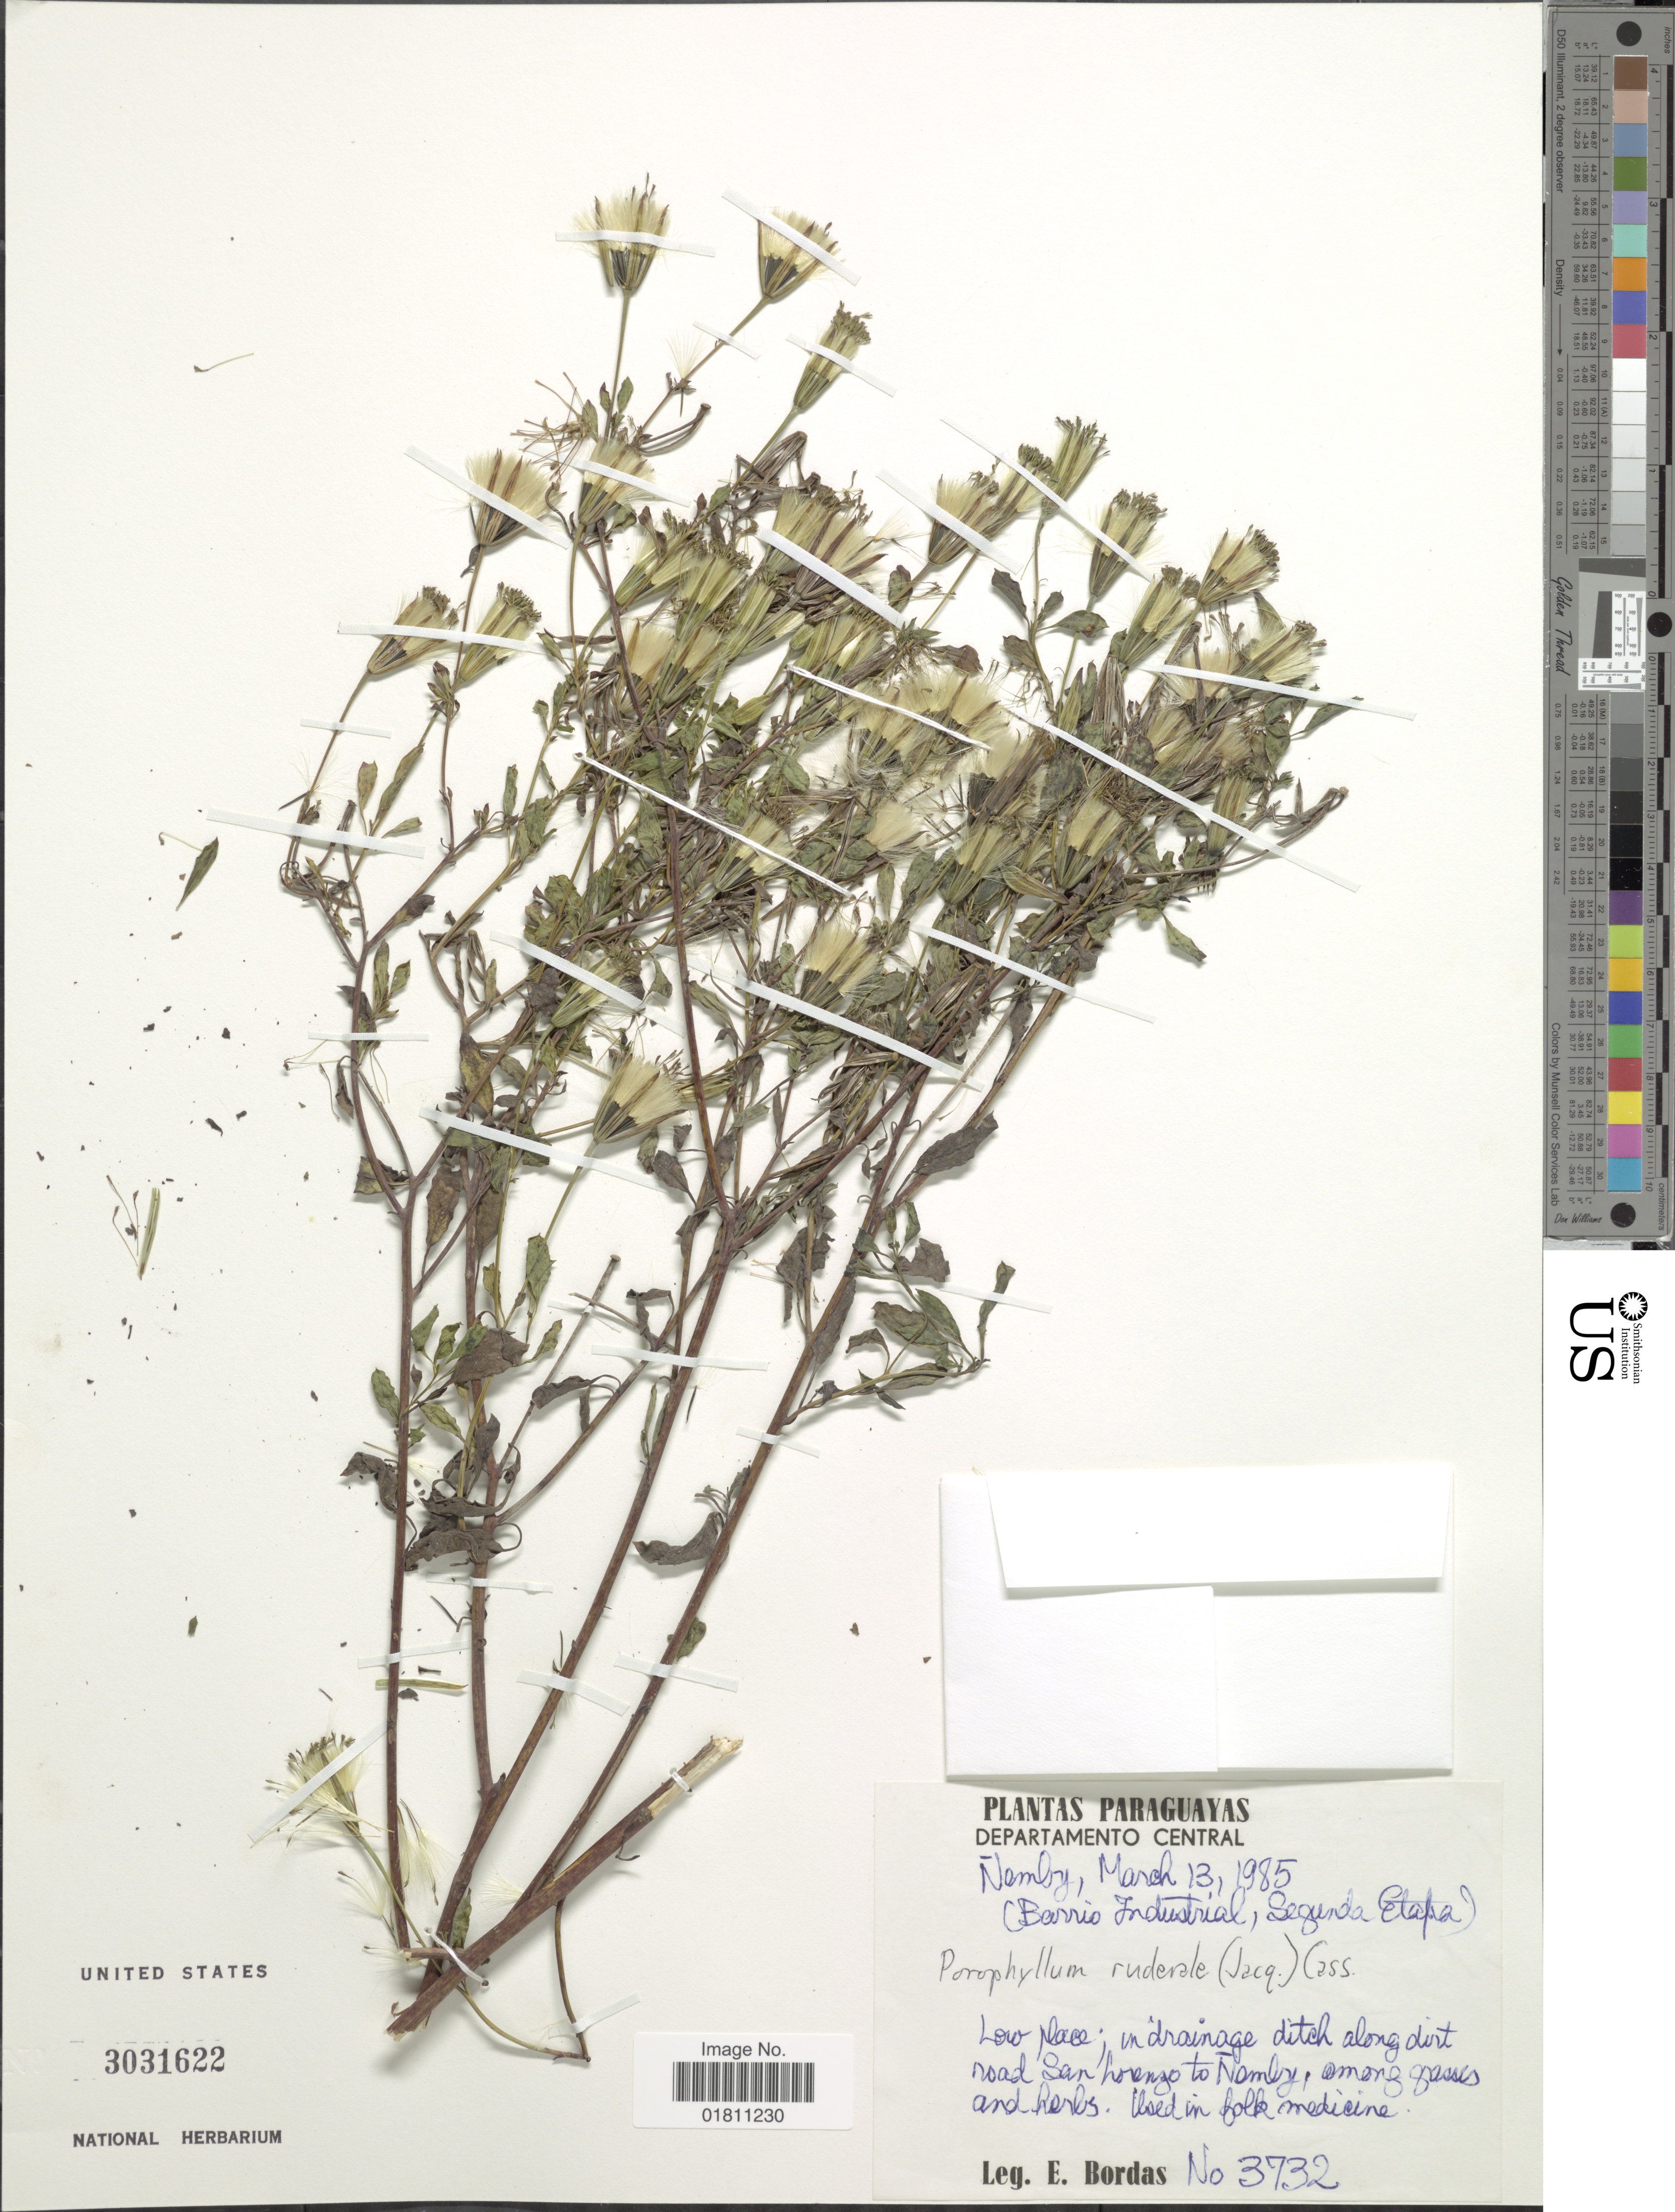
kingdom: Plantae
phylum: Tracheophyta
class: Magnoliopsida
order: Asterales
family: Asteraceae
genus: Porophyllum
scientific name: Porophyllum ruderale subsp. ruderale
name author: (Jacq.) Cass.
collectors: E. Bordas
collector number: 3732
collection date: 1985-03-13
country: Paraguay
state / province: Central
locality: Along dirt road San Lorenzo to Nombry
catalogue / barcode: US 3031622